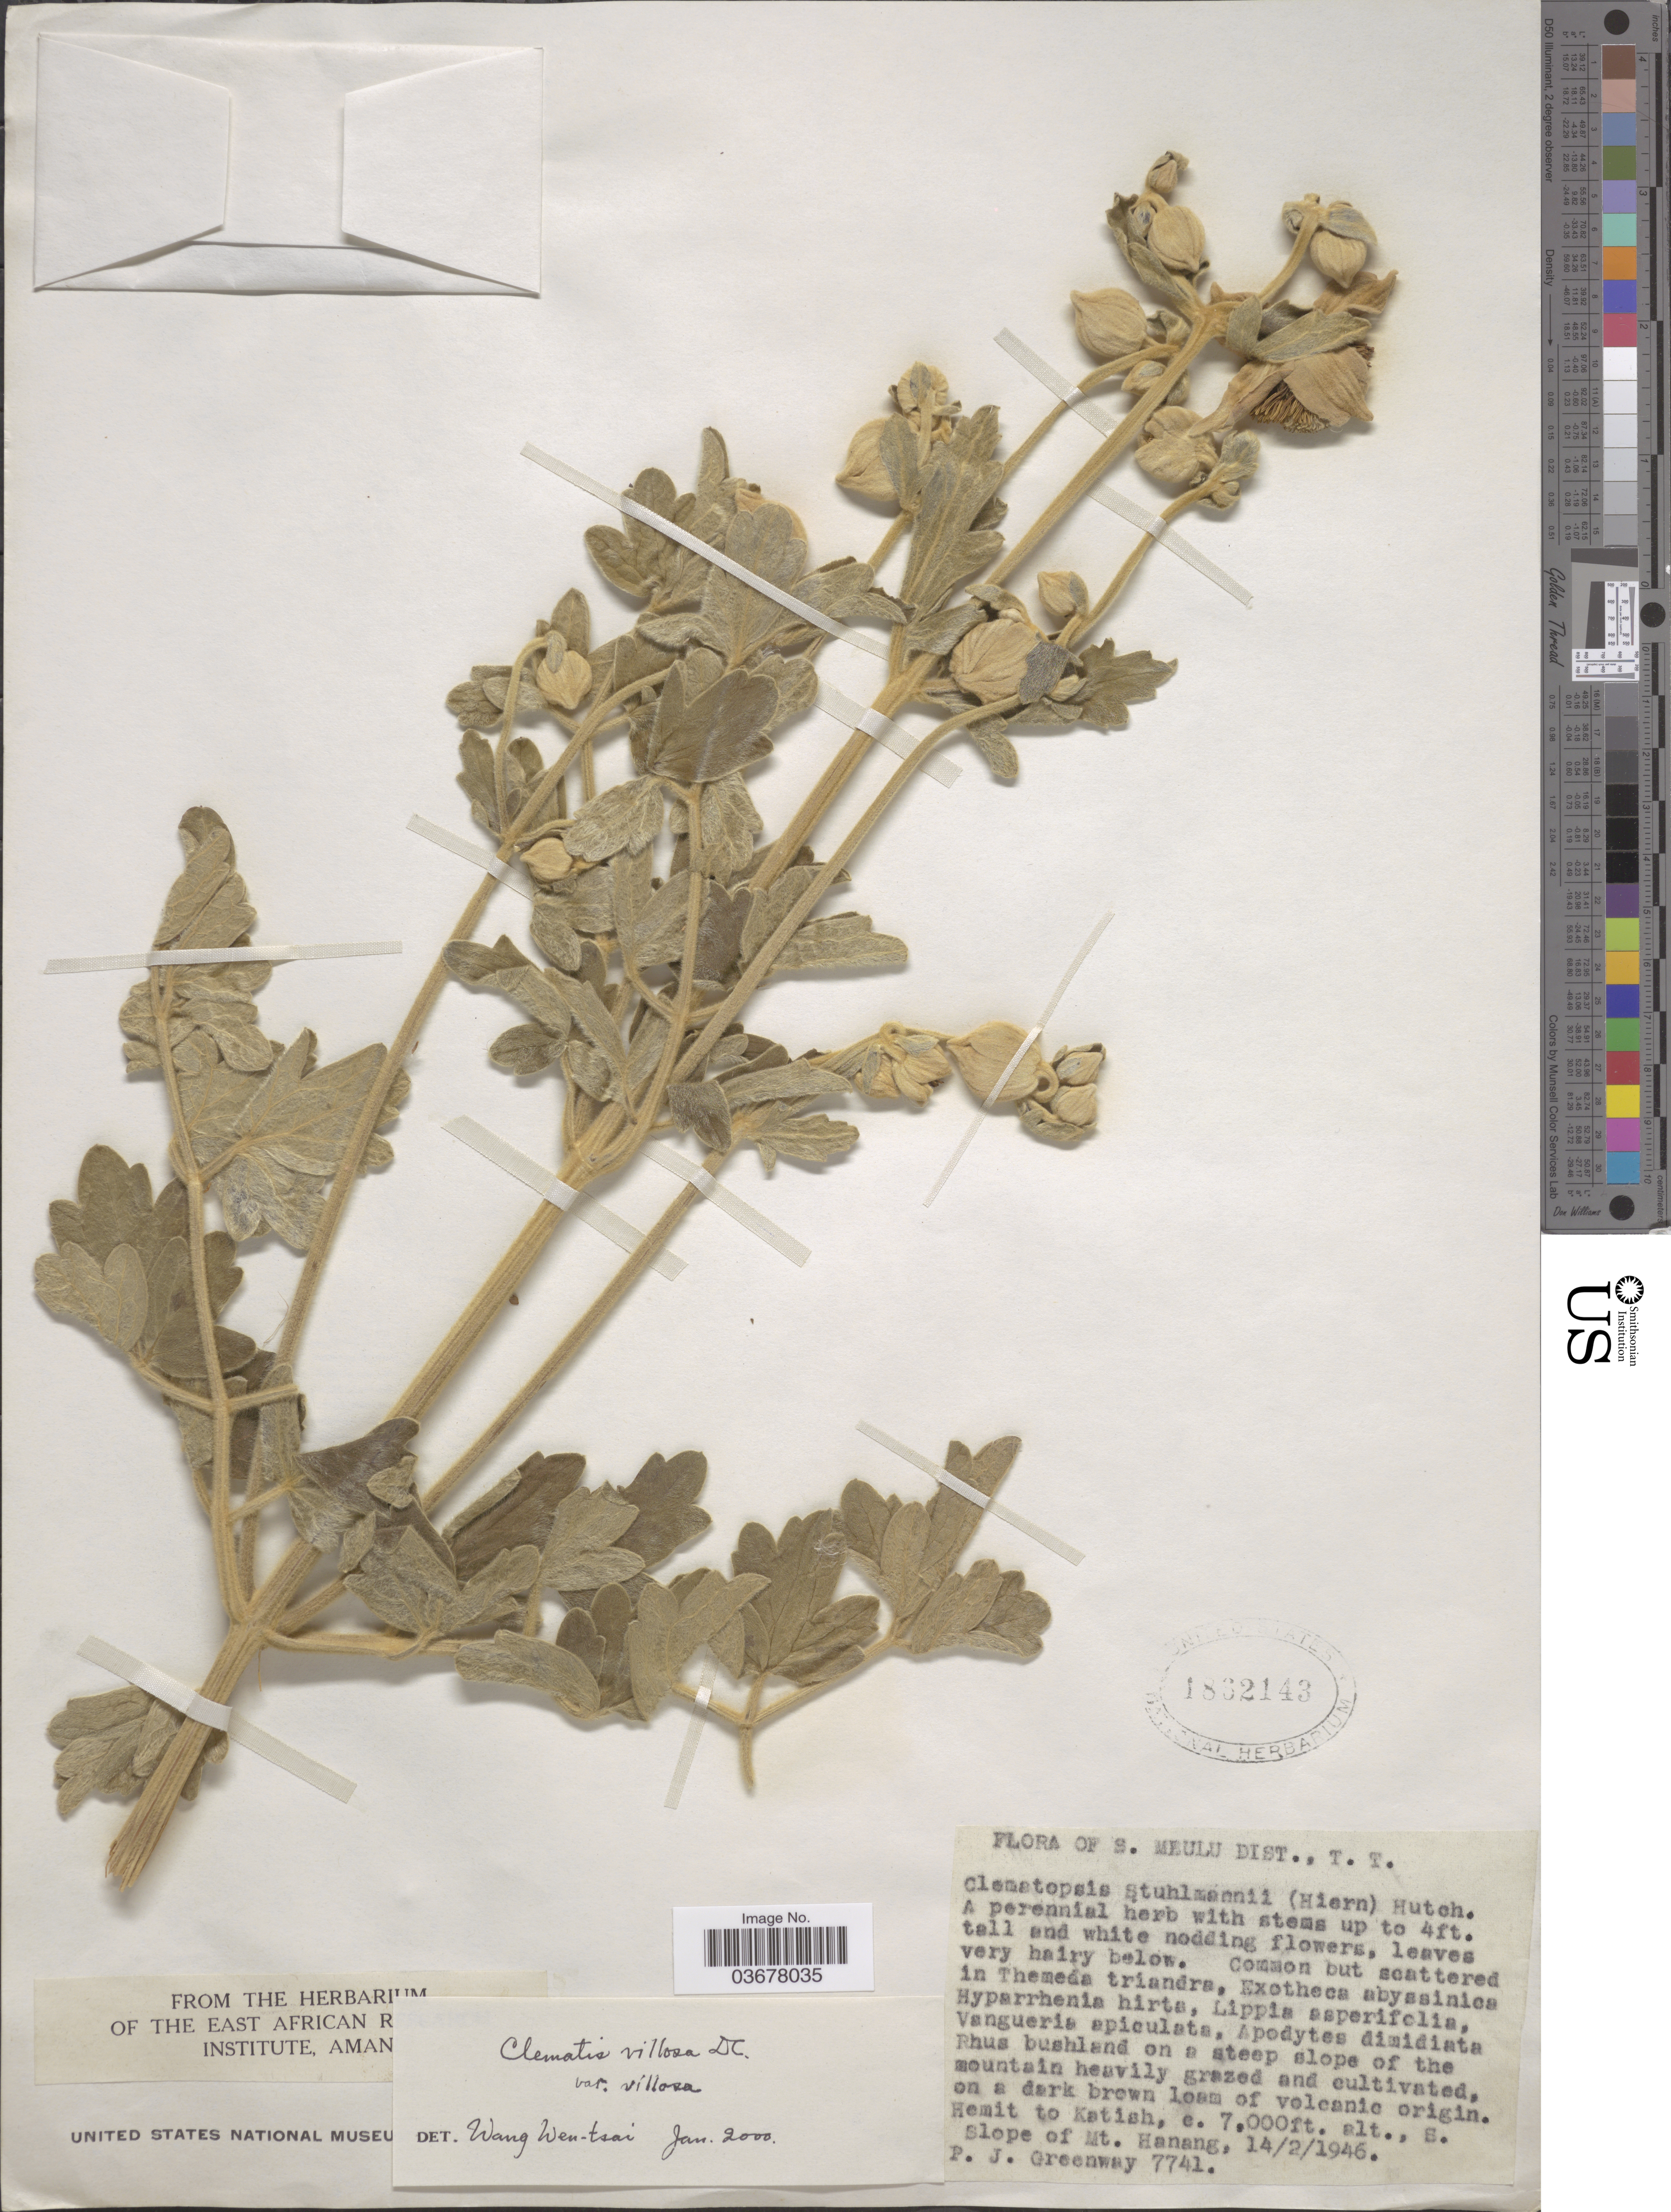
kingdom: Plantae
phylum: Tracheophyta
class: Magnoliopsida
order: Ranunculales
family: Ranunculaceae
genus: Clematis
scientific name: Clematis villosa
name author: DC.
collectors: P. J. Greenway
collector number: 7741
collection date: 1946-02-14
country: Tanzania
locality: S. Mbulu Dist., T. T. Hemit to Katish. S. slope of Mt. Hanang.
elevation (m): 2134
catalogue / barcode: US 1862143